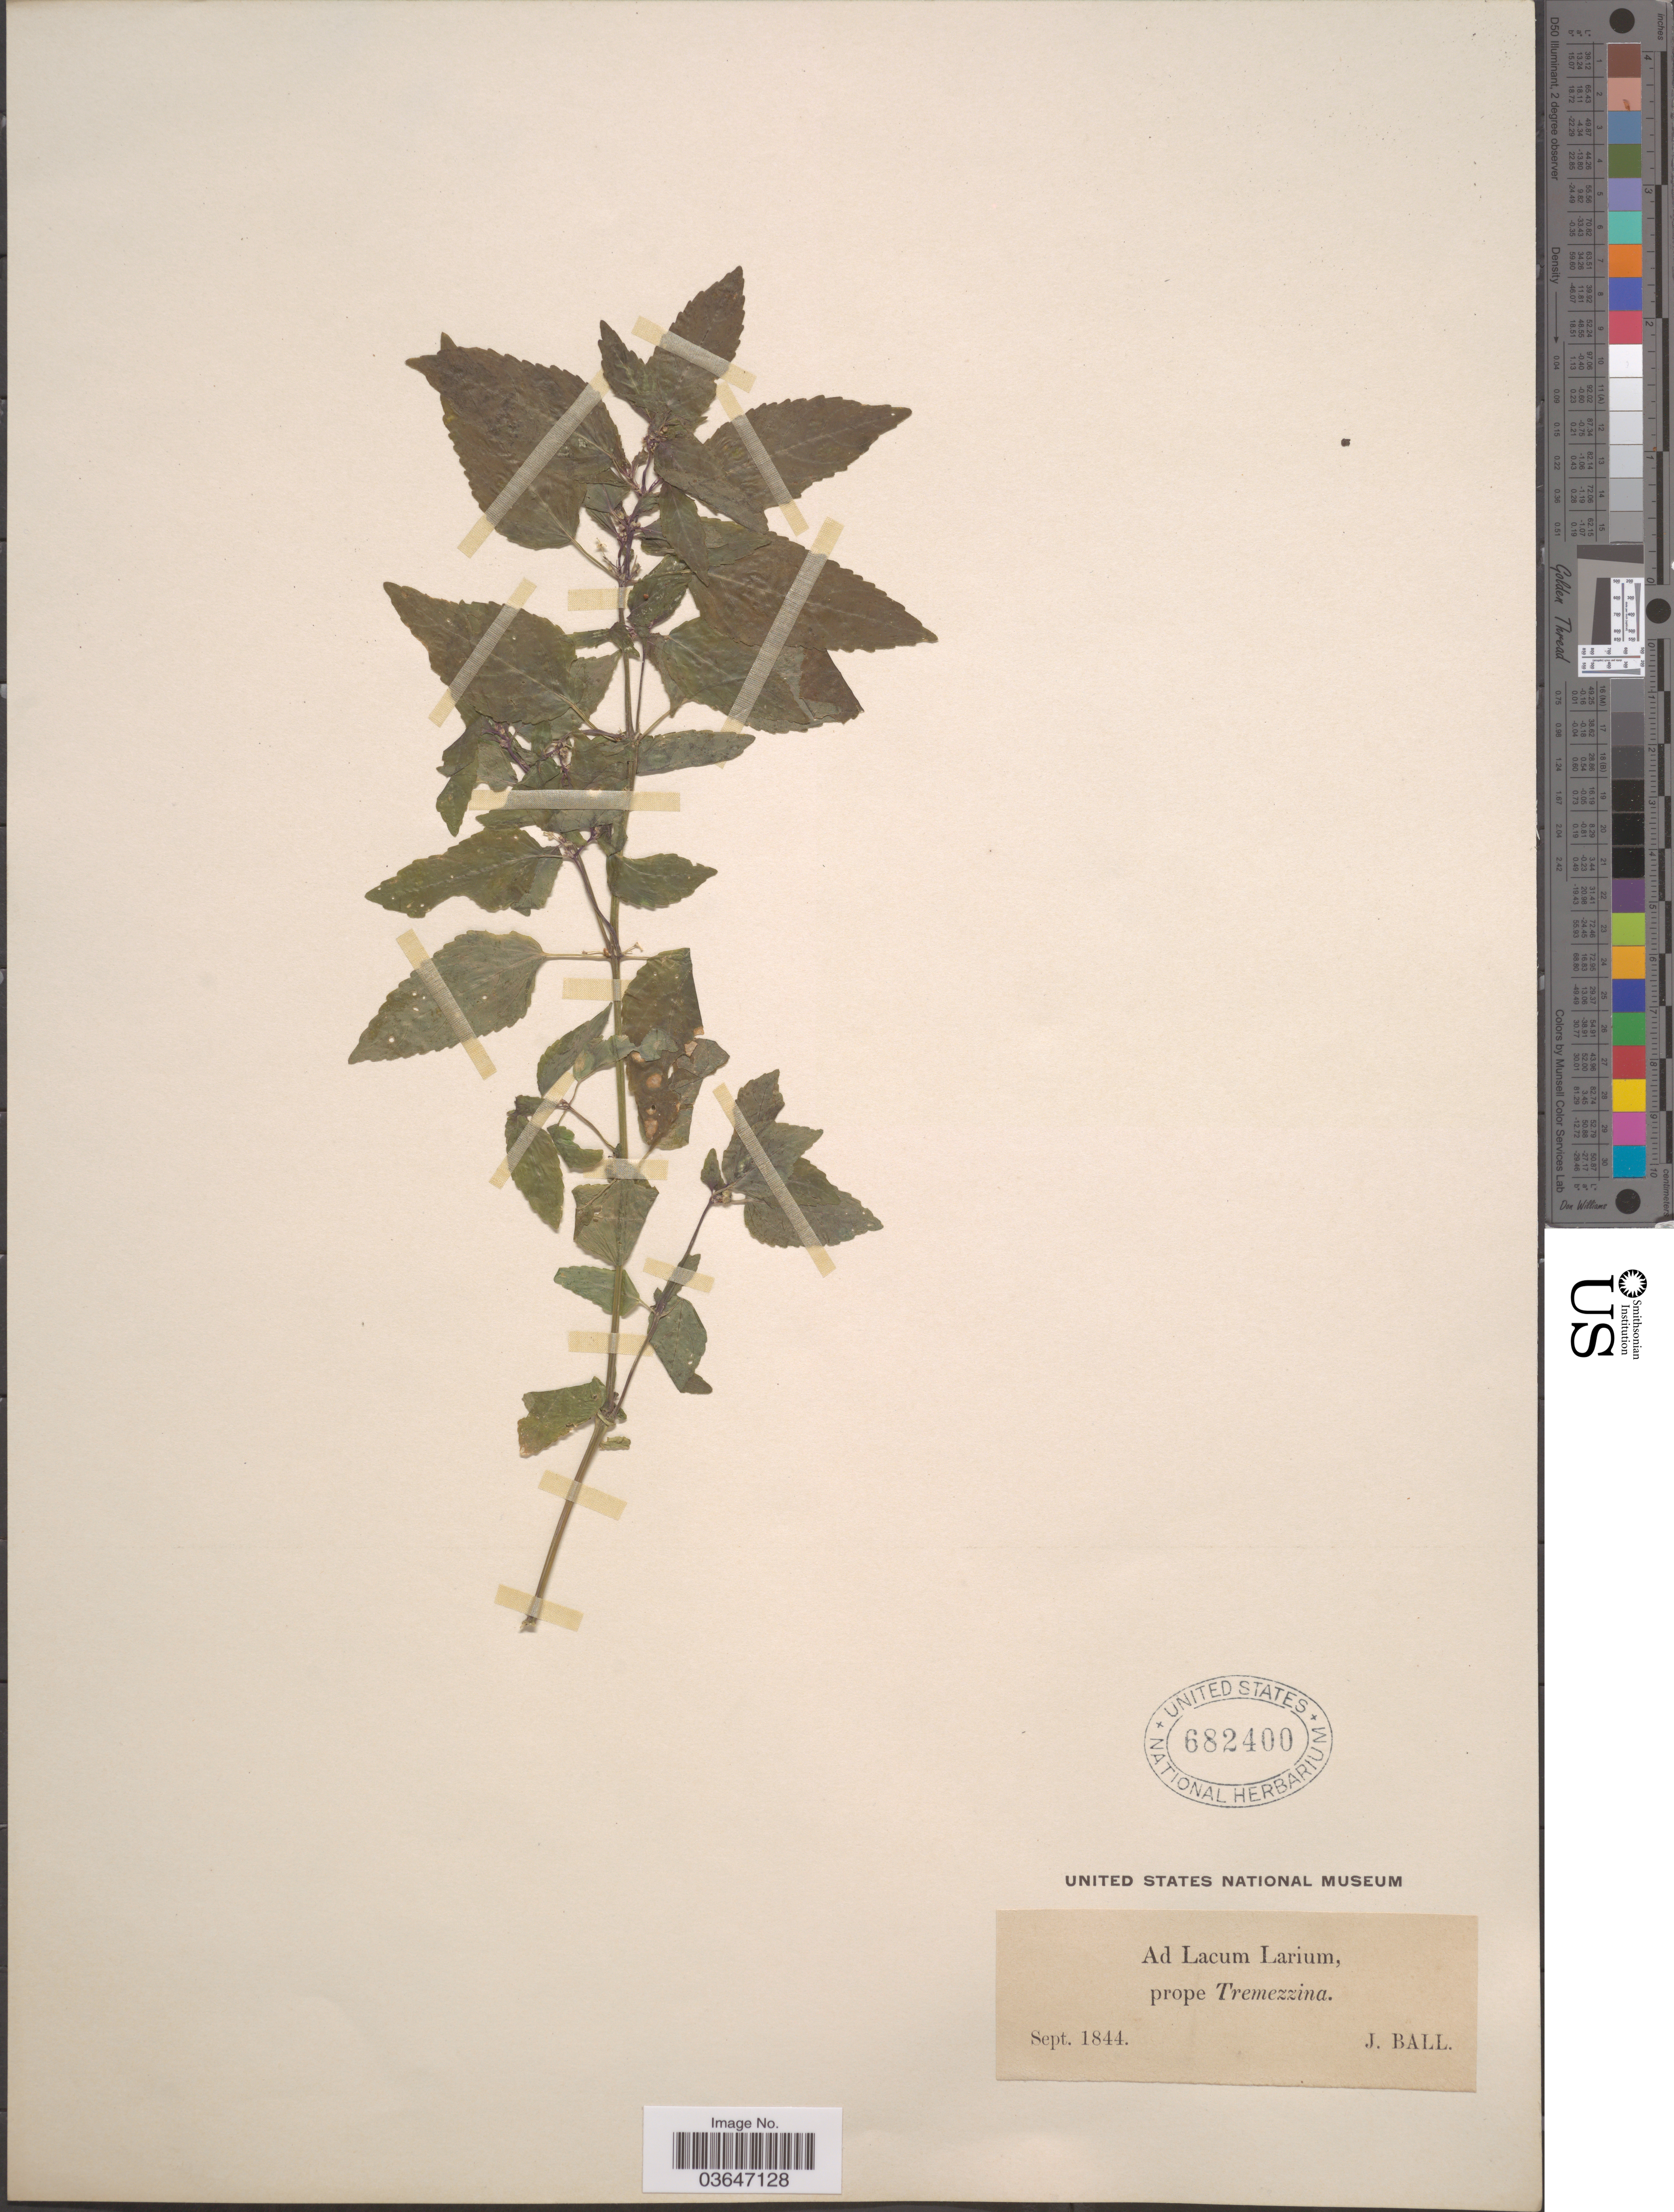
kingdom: Plantae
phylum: Tracheophyta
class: Magnoliopsida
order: Proteales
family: Proteaceae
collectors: J. Ball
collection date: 1844-09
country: Italy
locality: Ad Lacum Larium, prope Tremezzina.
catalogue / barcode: US 682400